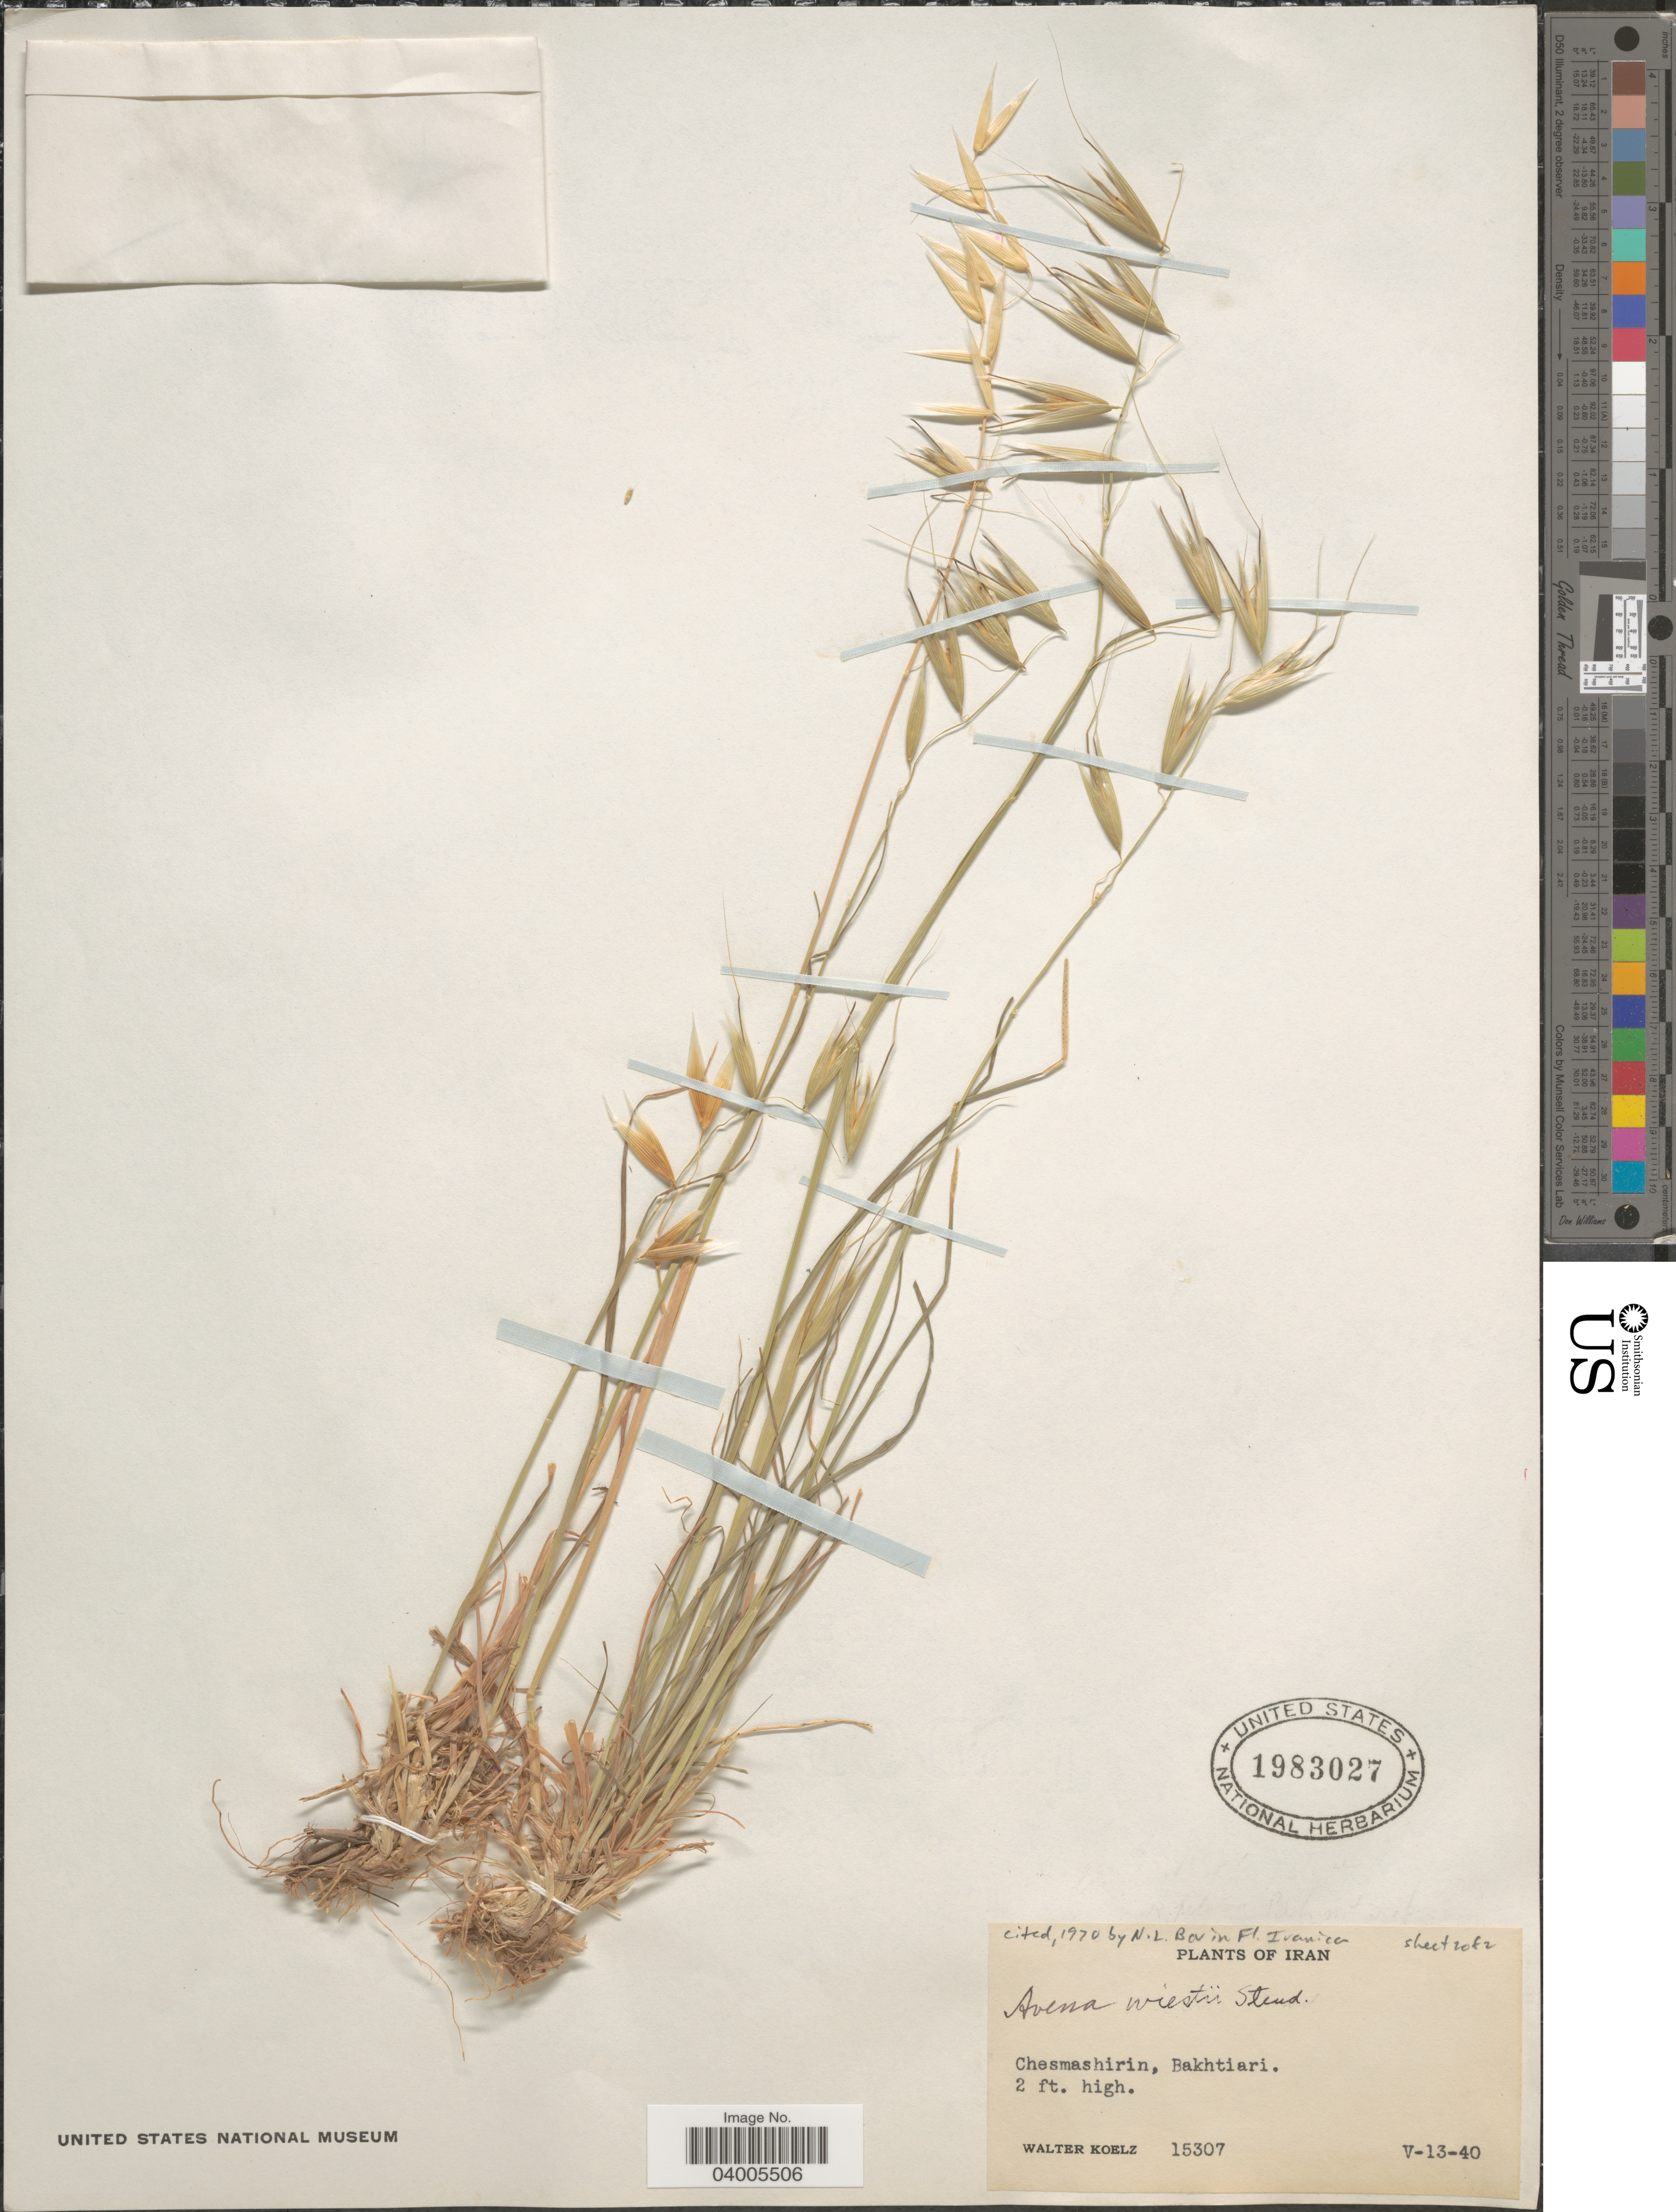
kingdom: Plantae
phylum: Tracheophyta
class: Liliopsida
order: Poales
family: Poaceae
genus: Avena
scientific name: Avena wiestii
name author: Steud.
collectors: W. N. Koelz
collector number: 15307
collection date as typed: Transcribed d/m/y: 13/5/40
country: Iran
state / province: Chahar Mahaal and Bakhtiari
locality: Chesmashirin, Bakhtiari.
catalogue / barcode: US 1983027